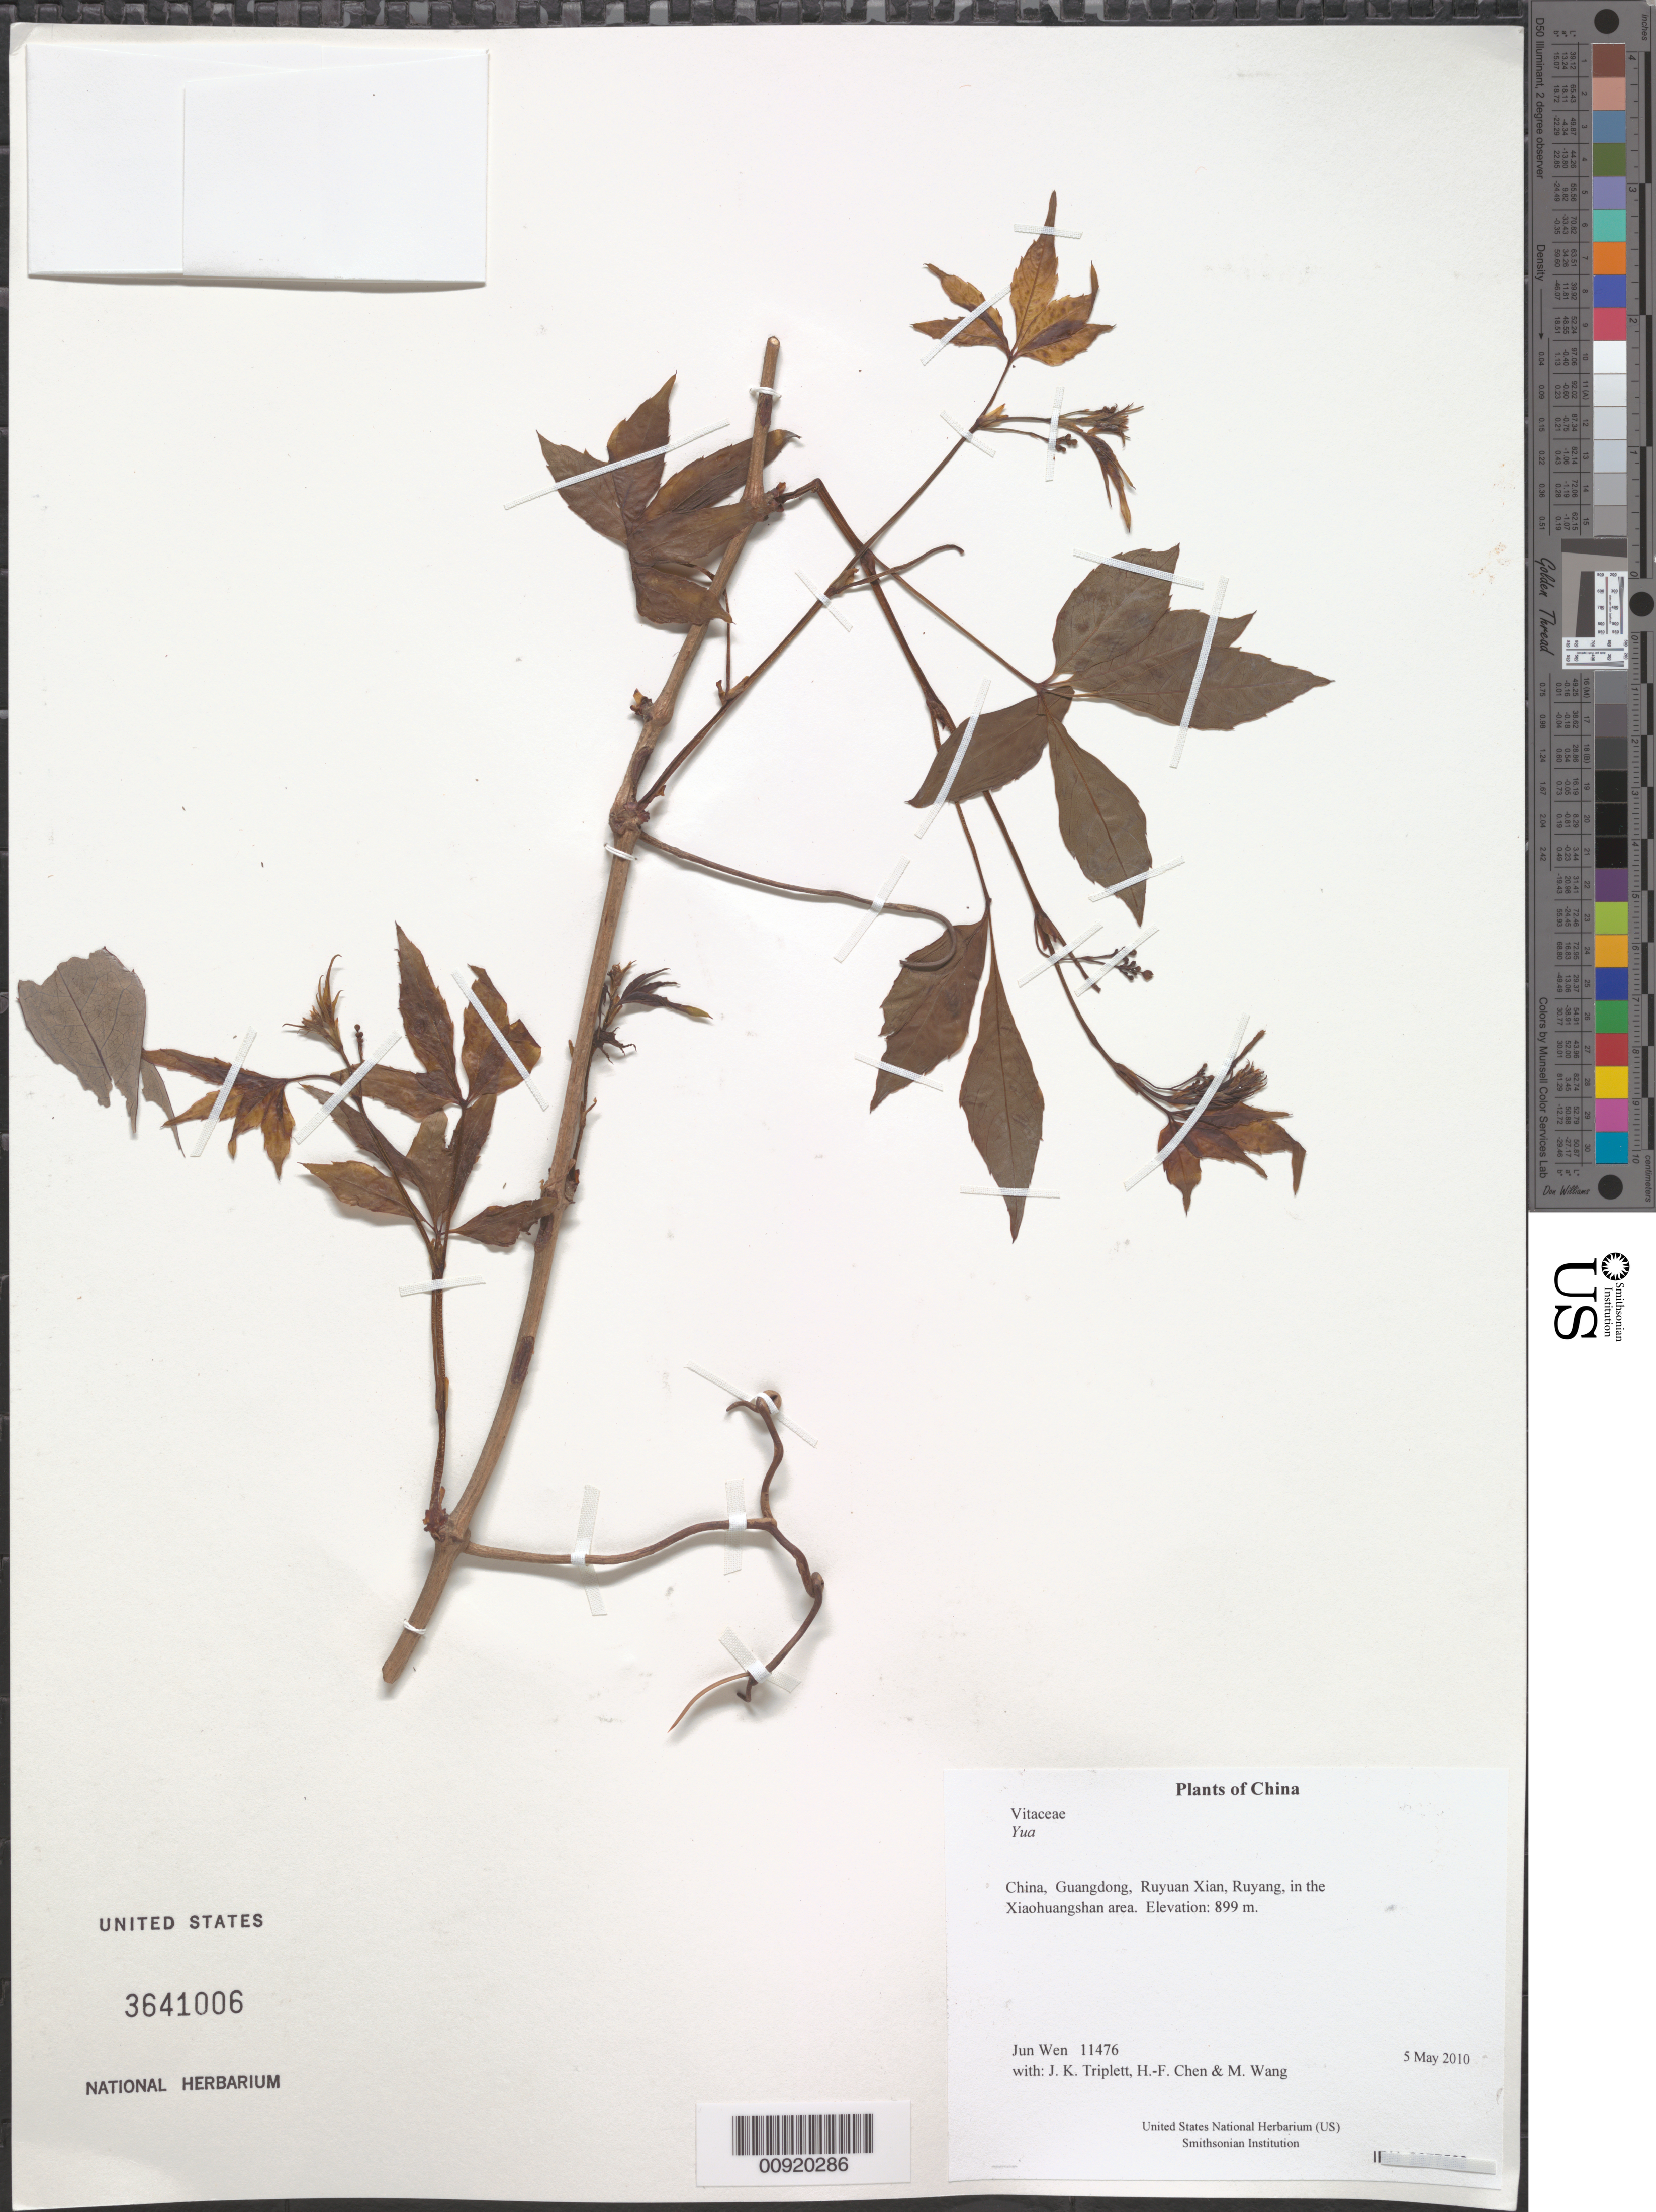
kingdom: Plantae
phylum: Tracheophyta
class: Magnoliopsida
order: Vitales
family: Vitaceae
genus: Yua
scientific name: Yua sp.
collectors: J. Wen, J. K. Triplett, H.-F. Chen & M. Wang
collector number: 11476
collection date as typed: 5 May 2010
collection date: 2010-05-05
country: China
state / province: Guangdong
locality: Ruyuan Xian, Ruyang, in the Xiaohuangshan area.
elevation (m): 899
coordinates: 24 54.721 N, 113 02.326 E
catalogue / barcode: US 3641006